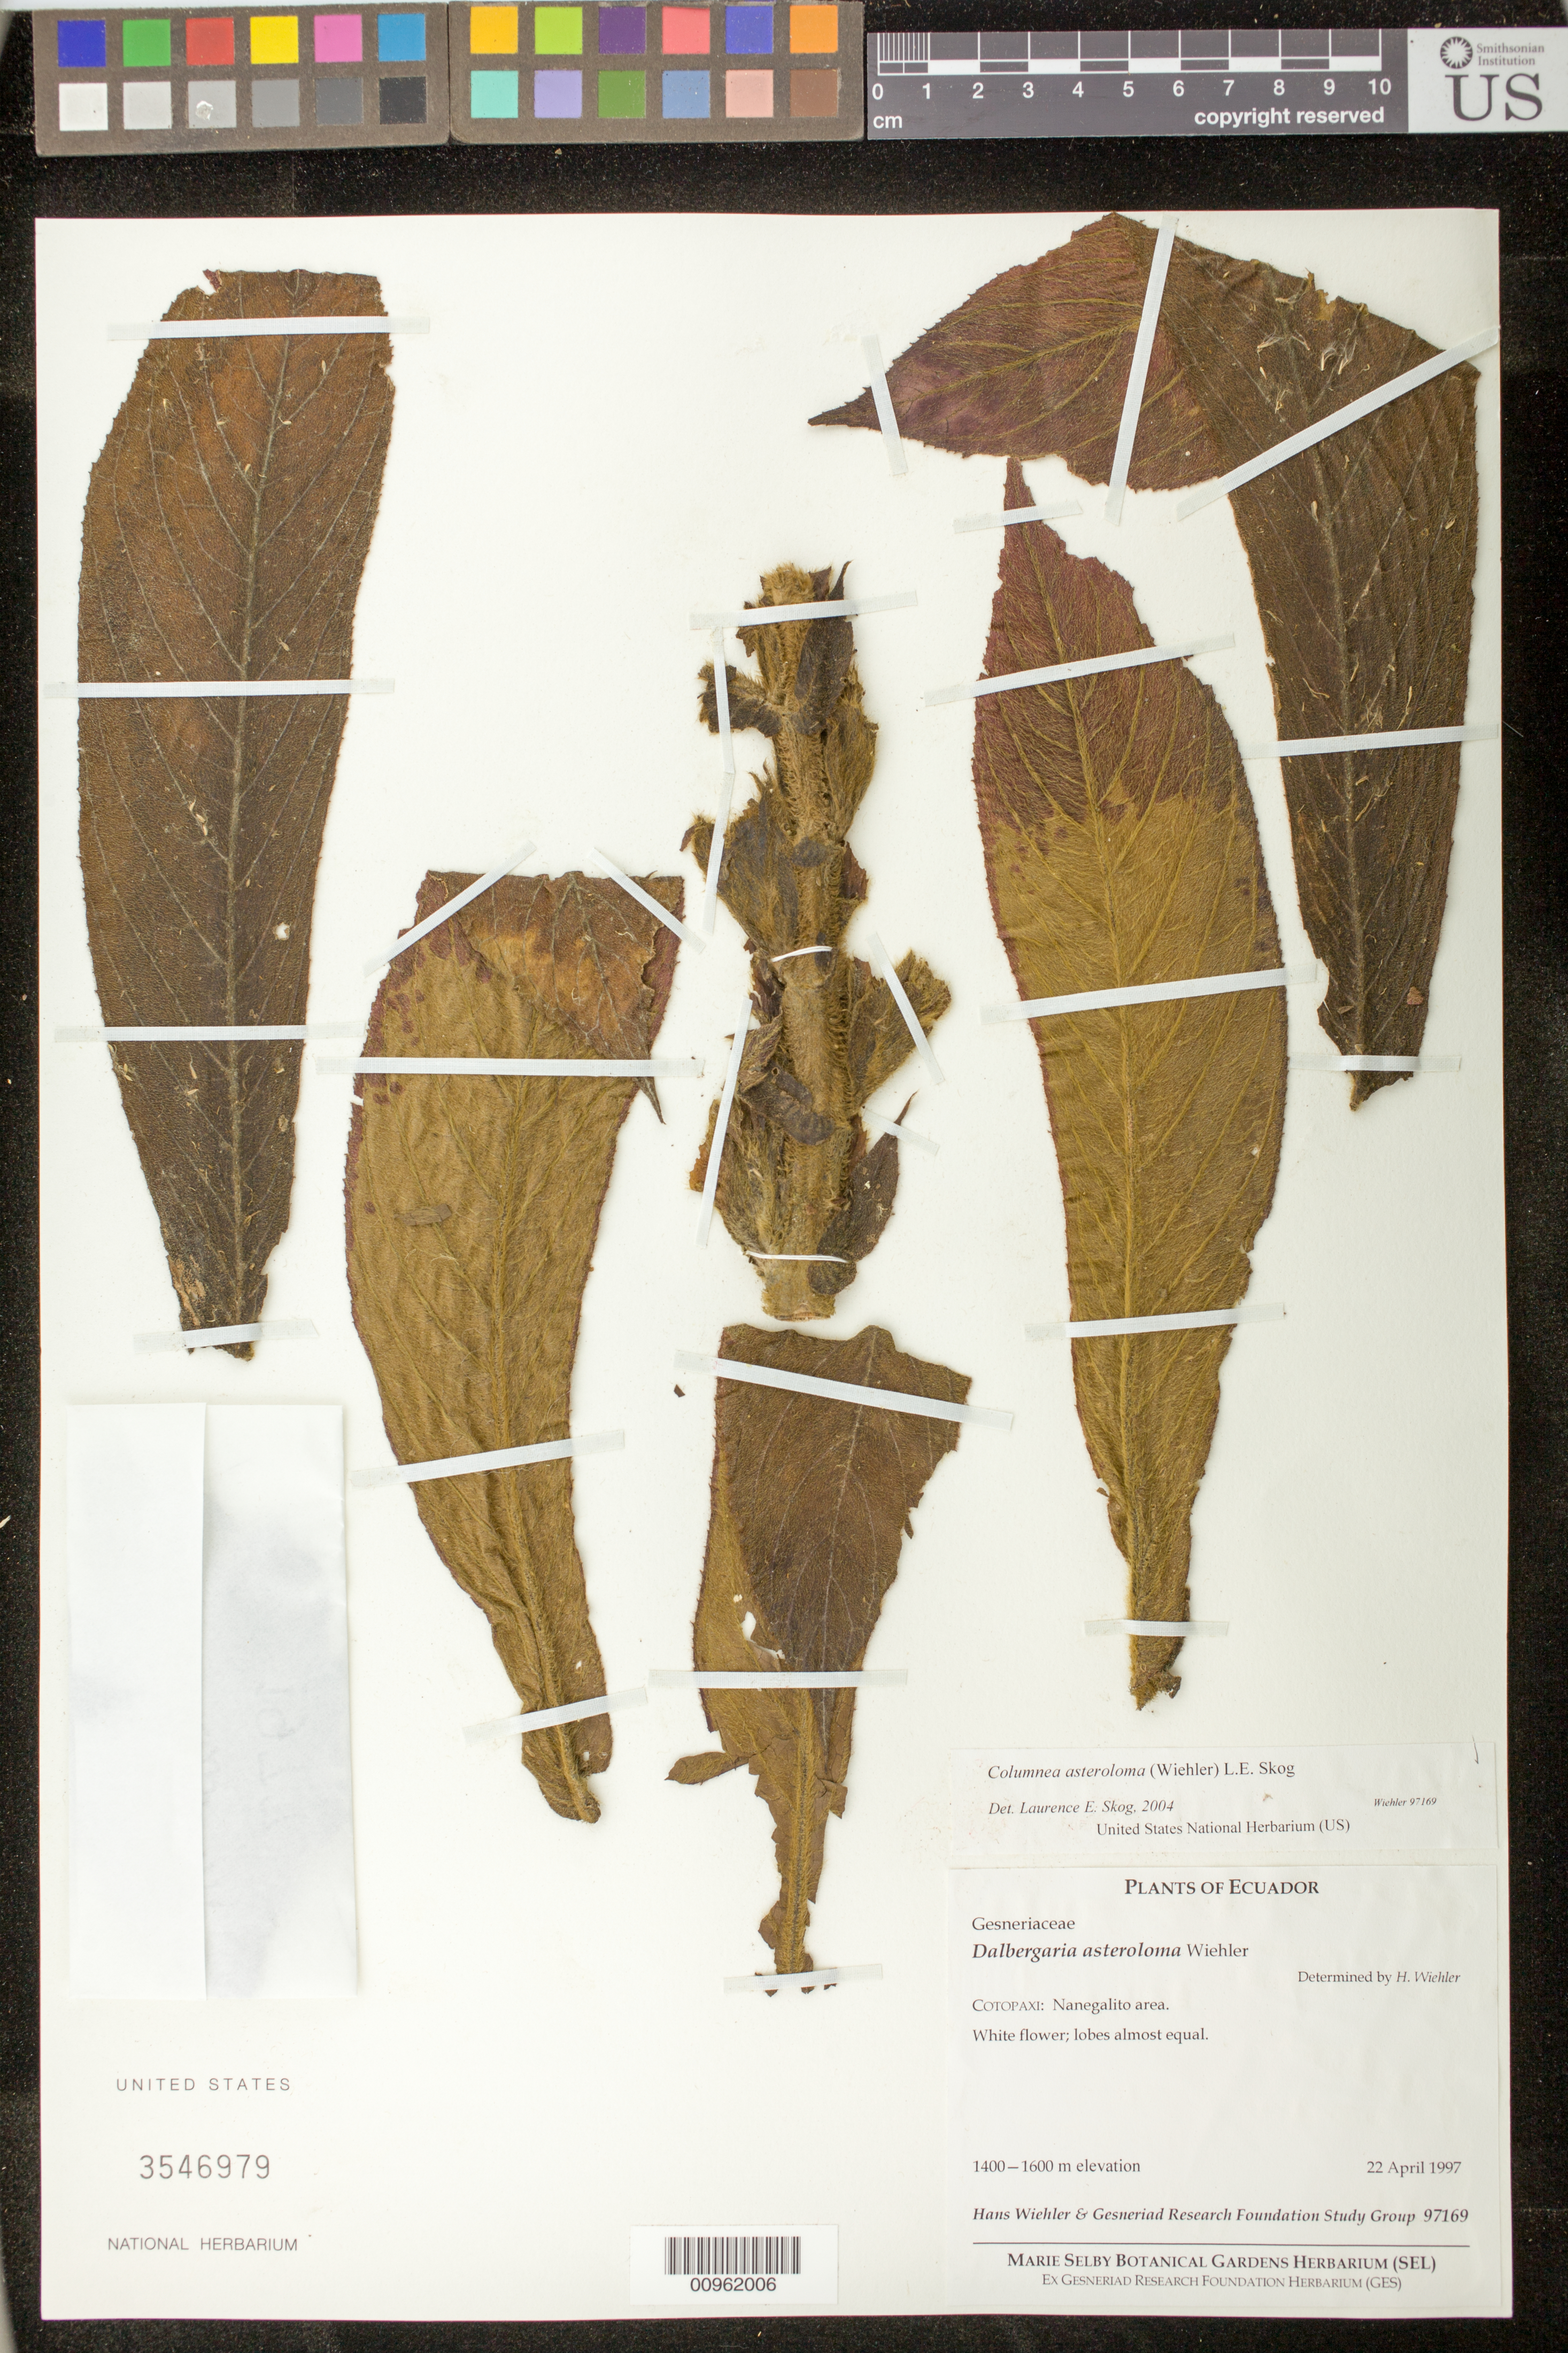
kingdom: Plantae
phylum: Tracheophyta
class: Magnoliopsida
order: Lamiales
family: Gesneriaceae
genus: Columnea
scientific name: Columnea asteroloma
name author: (Wiehler) L.E. Skog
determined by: Skog, Laurence E.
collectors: H. J. Wiehler & GRF Study Group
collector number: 97169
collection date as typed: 22 Apr 1997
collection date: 1997-04-22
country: Ecuador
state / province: Cotopaxi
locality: Cotopaxi: Nanegalito area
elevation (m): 1400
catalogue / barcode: US 3546979